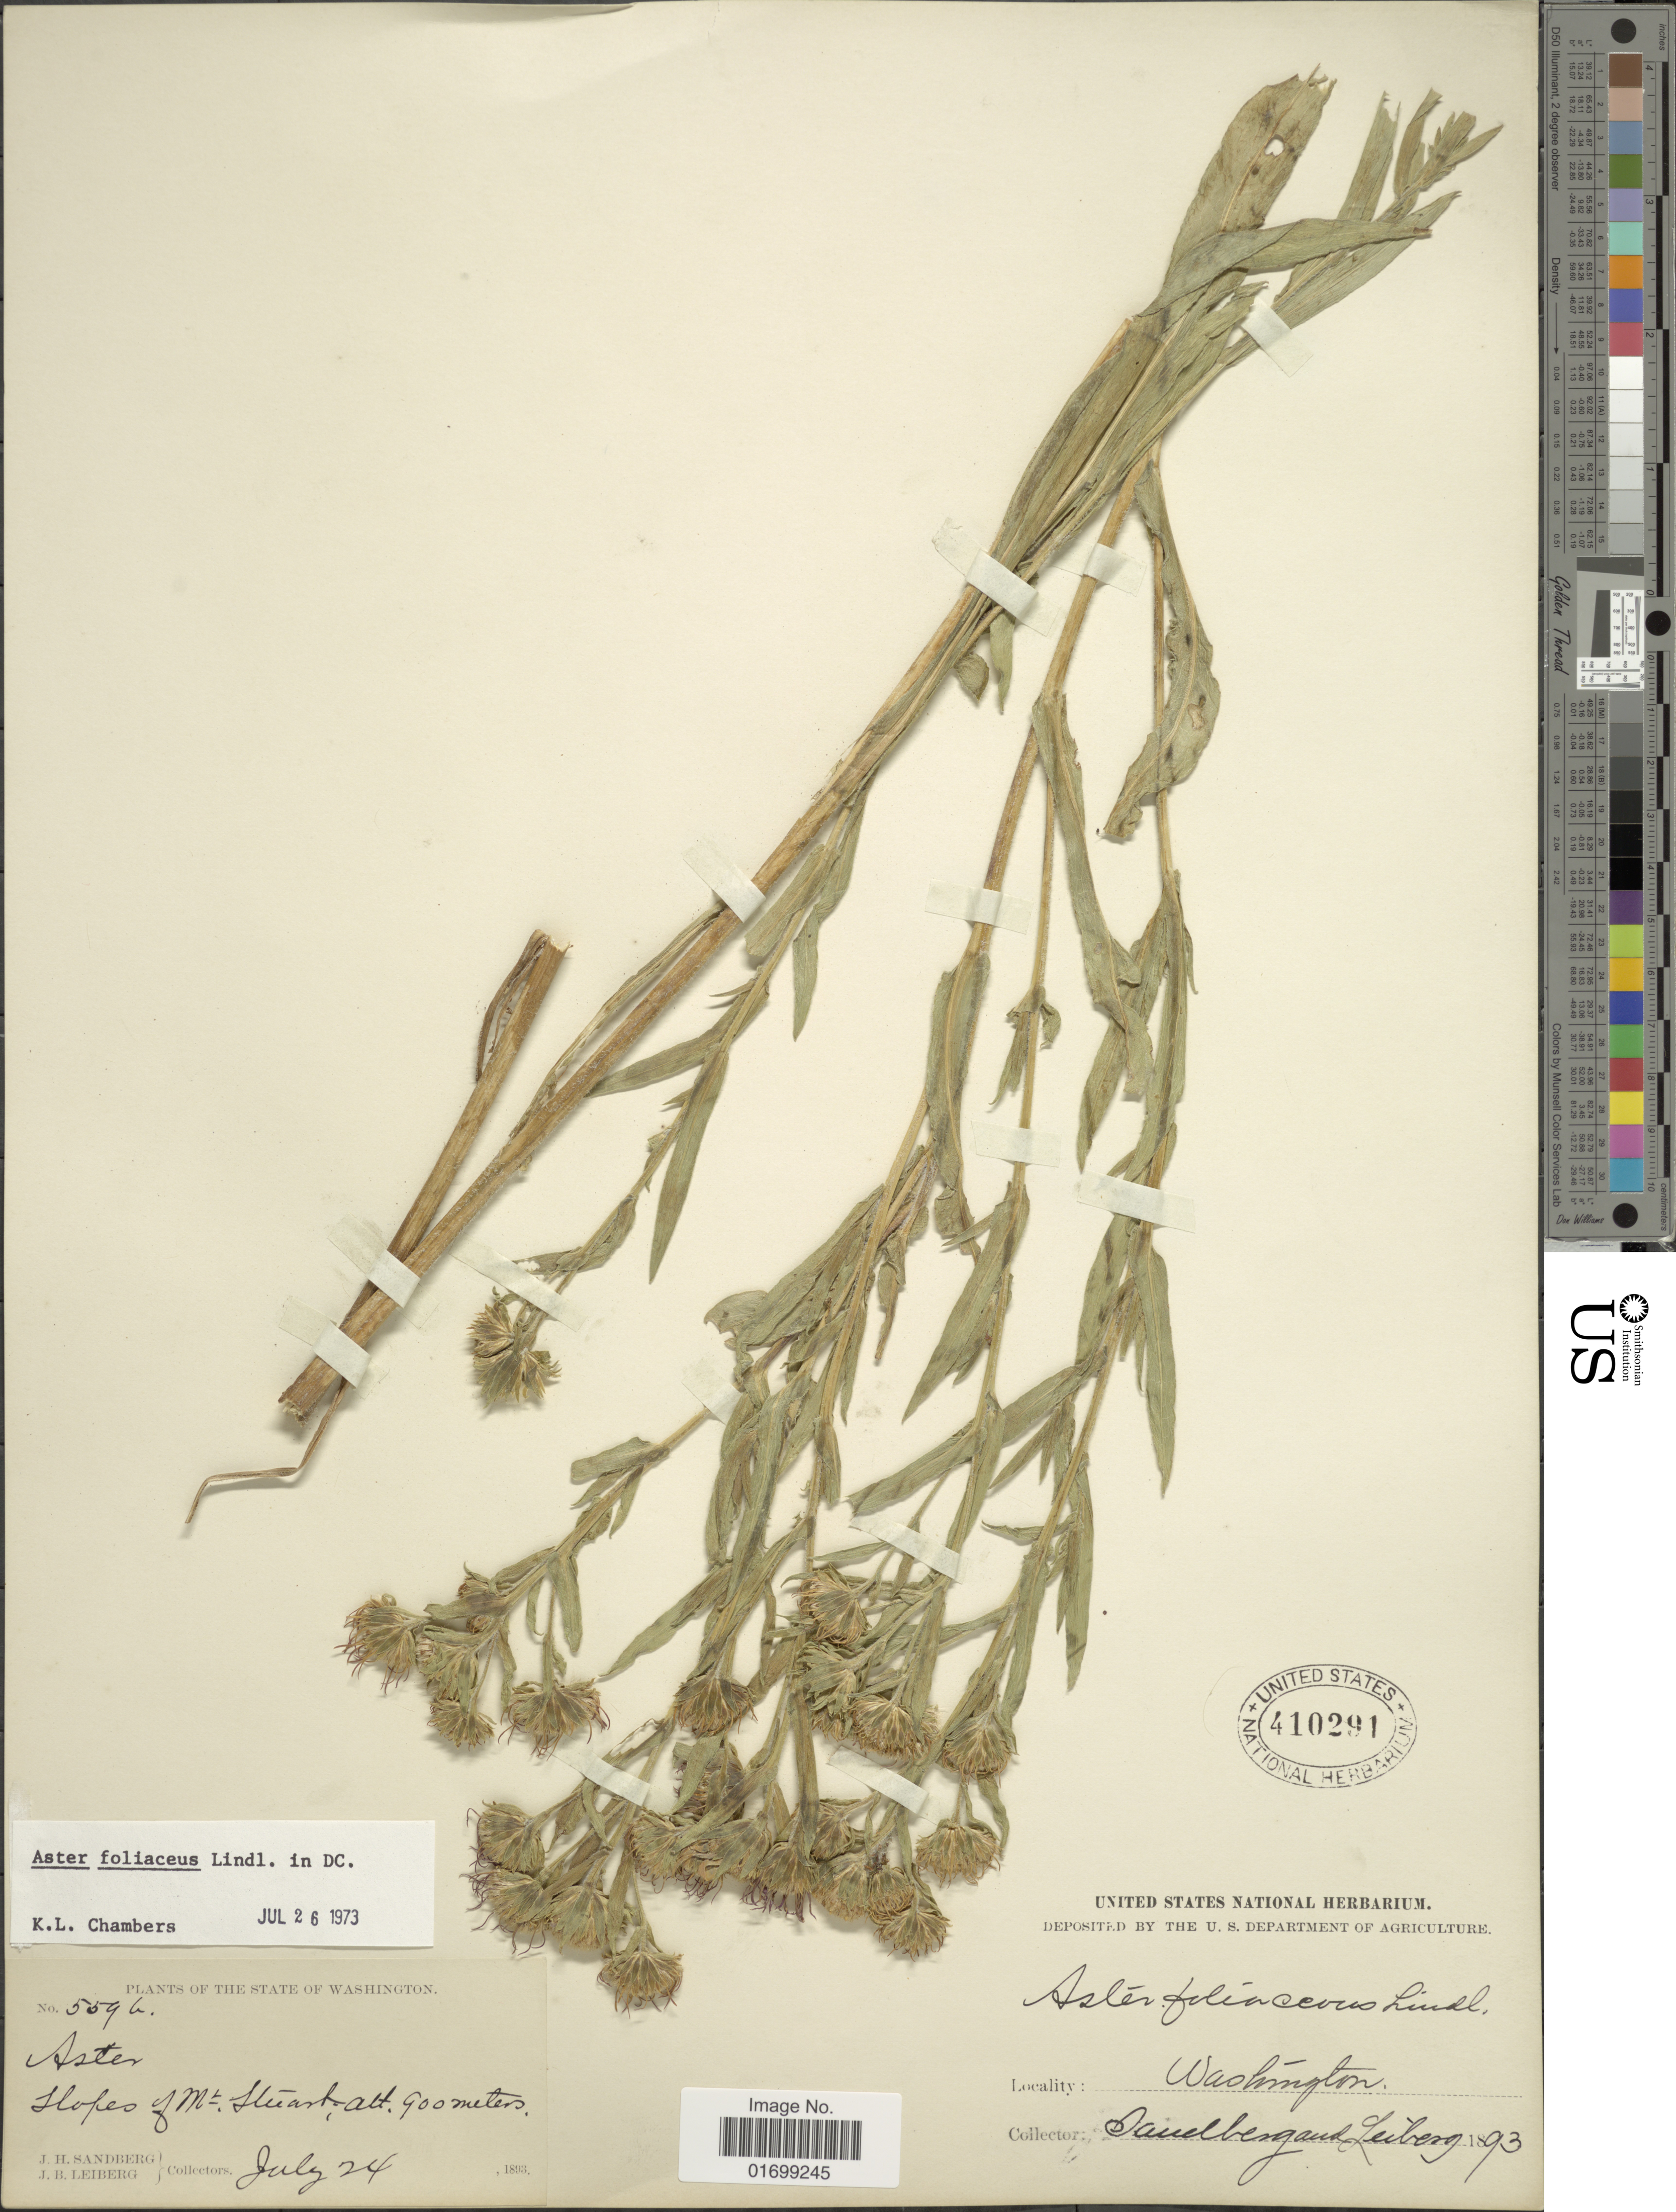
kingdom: Plantae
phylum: Tracheophyta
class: Magnoliopsida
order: Asterales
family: Asteraceae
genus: Symphyotrichum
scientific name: Symphyotrichum foliaceum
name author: (Lindl. ex DC.) G.L. Nesom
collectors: J. H. Sandberg & J. B. Leiberg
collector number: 559b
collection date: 1893-07-24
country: United States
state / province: Washington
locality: Slopes of Mt. Stuart.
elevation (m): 900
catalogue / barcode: US 410291